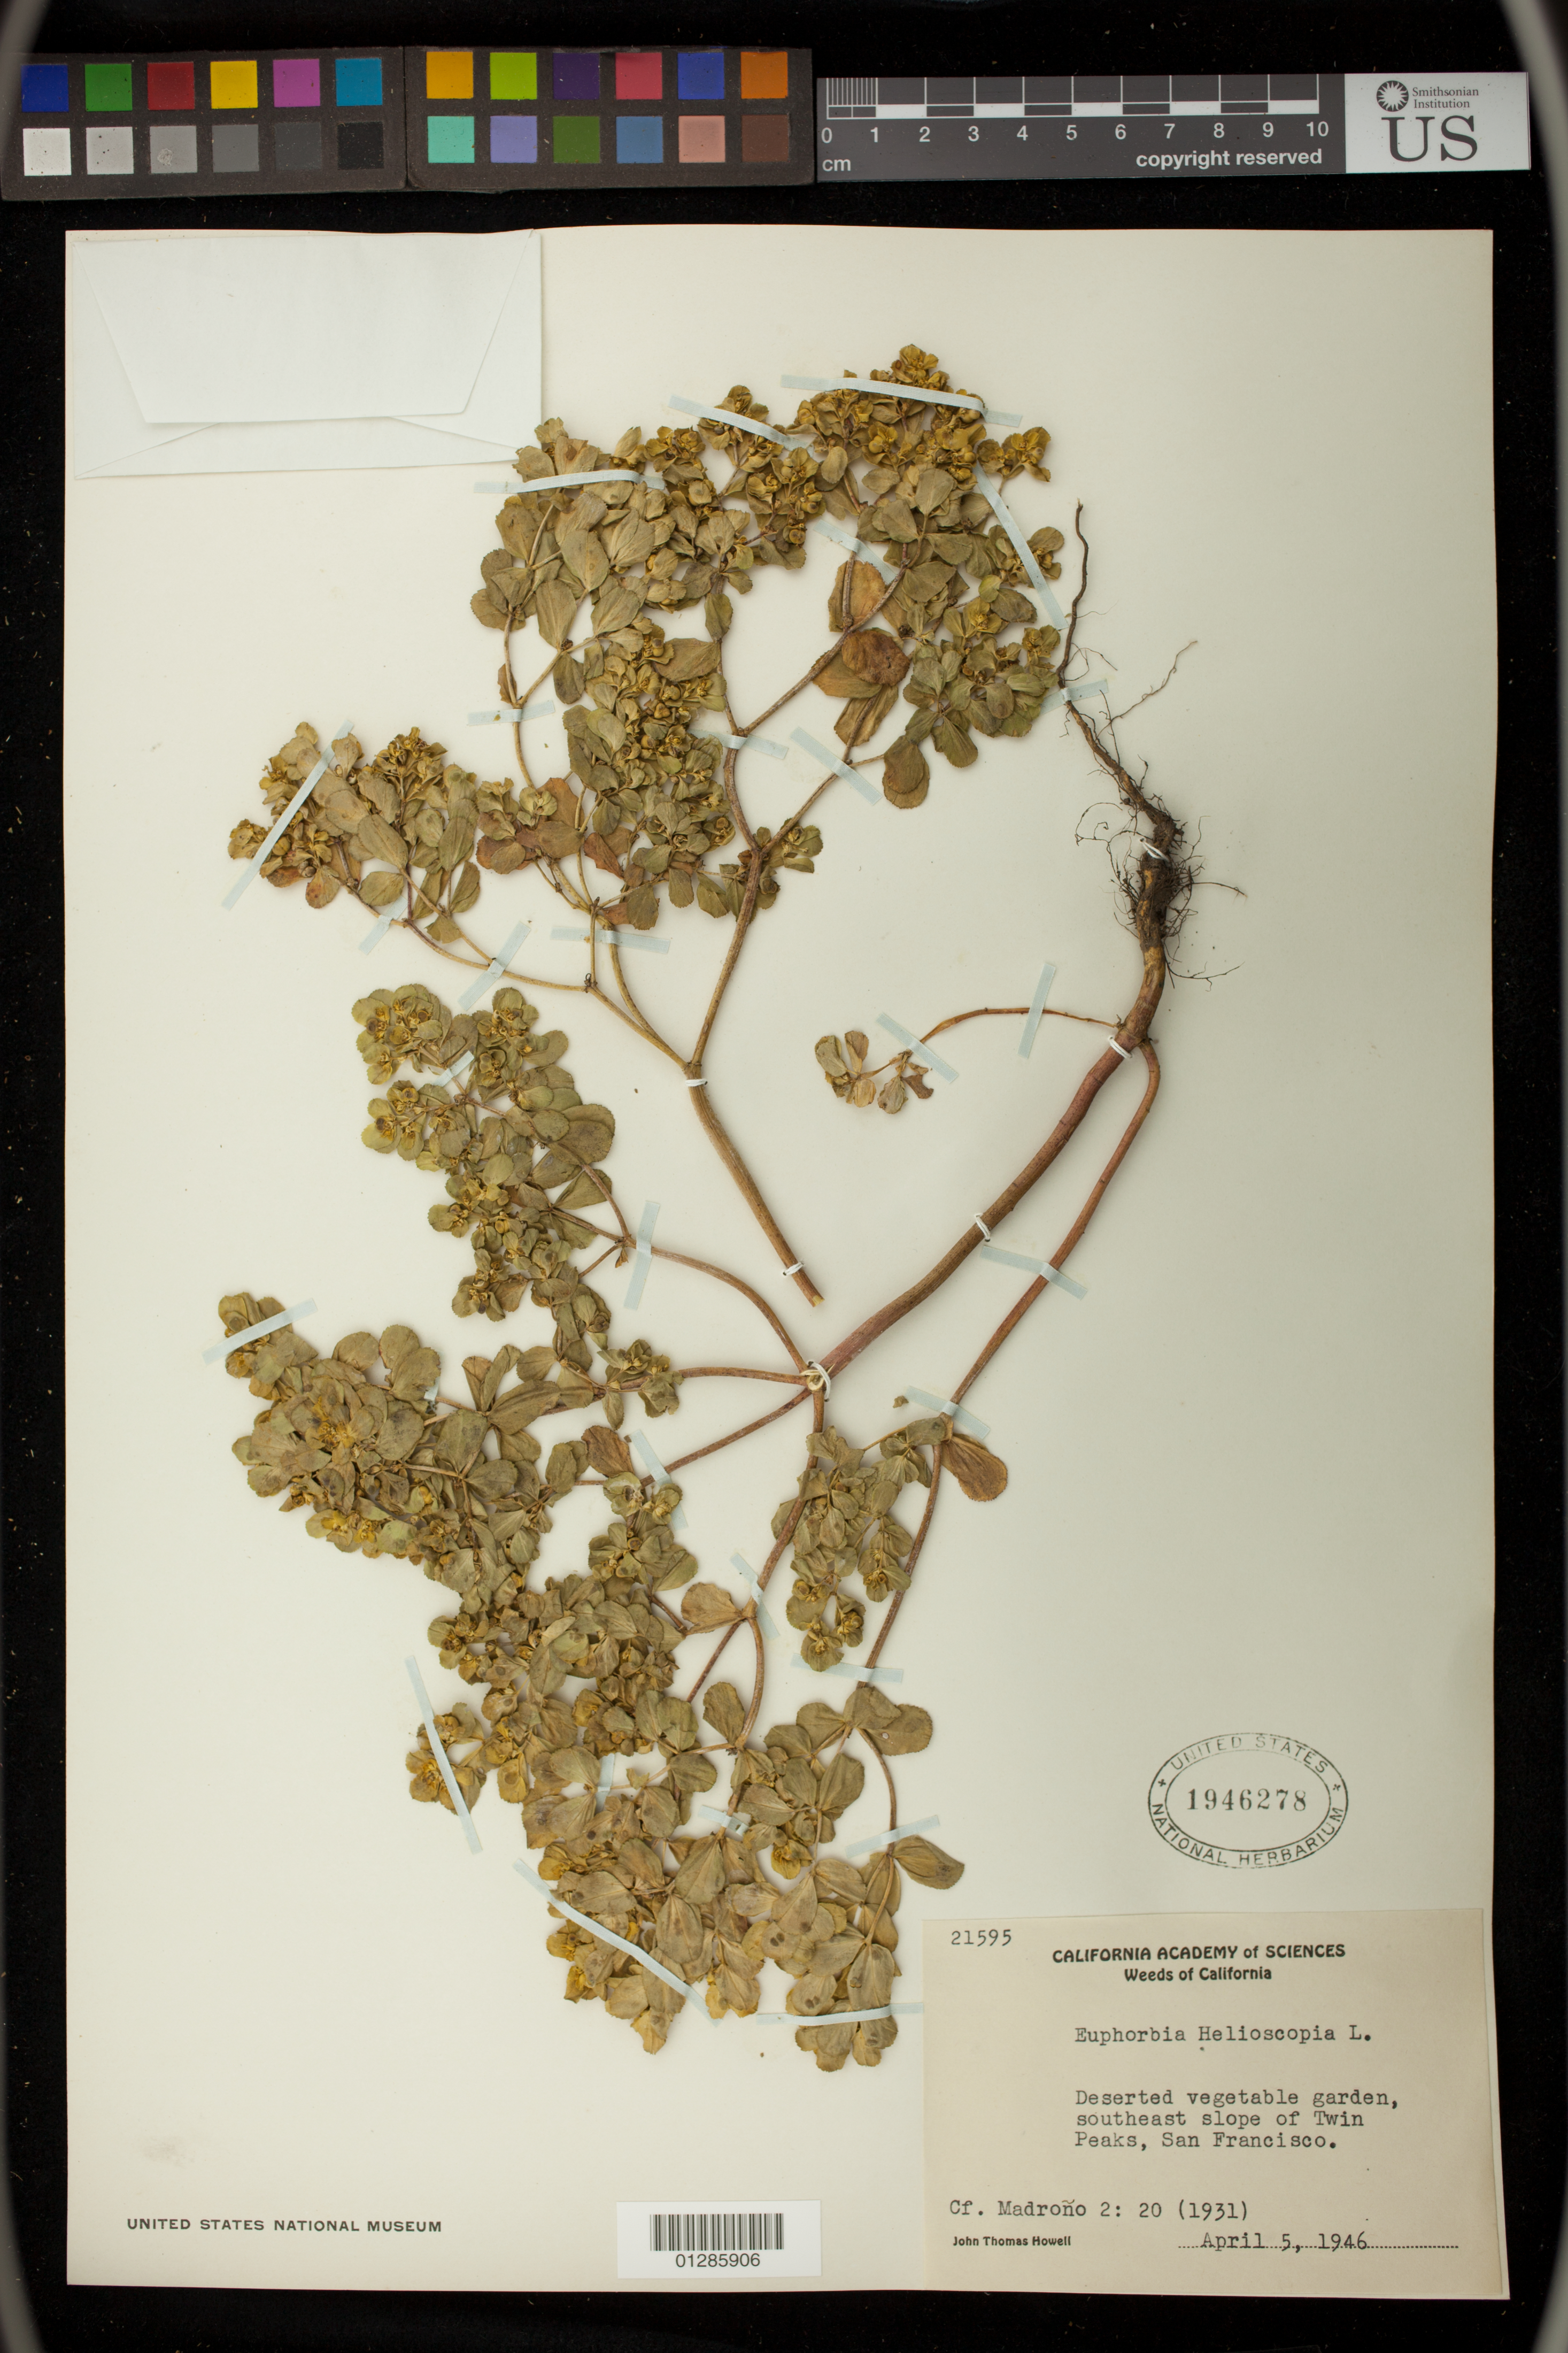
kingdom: Plantae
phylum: Tracheophyta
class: Magnoliopsida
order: Malpighiales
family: Euphorbiaceae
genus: Euphorbia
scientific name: Euphorbia helioscopia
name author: L.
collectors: J. T. Howell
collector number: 21595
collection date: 1946-04-05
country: United States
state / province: California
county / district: San Francisco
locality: Deserted vegetable garden, southeast slope of Twin Peaks, San Francisco.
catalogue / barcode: US 1946278